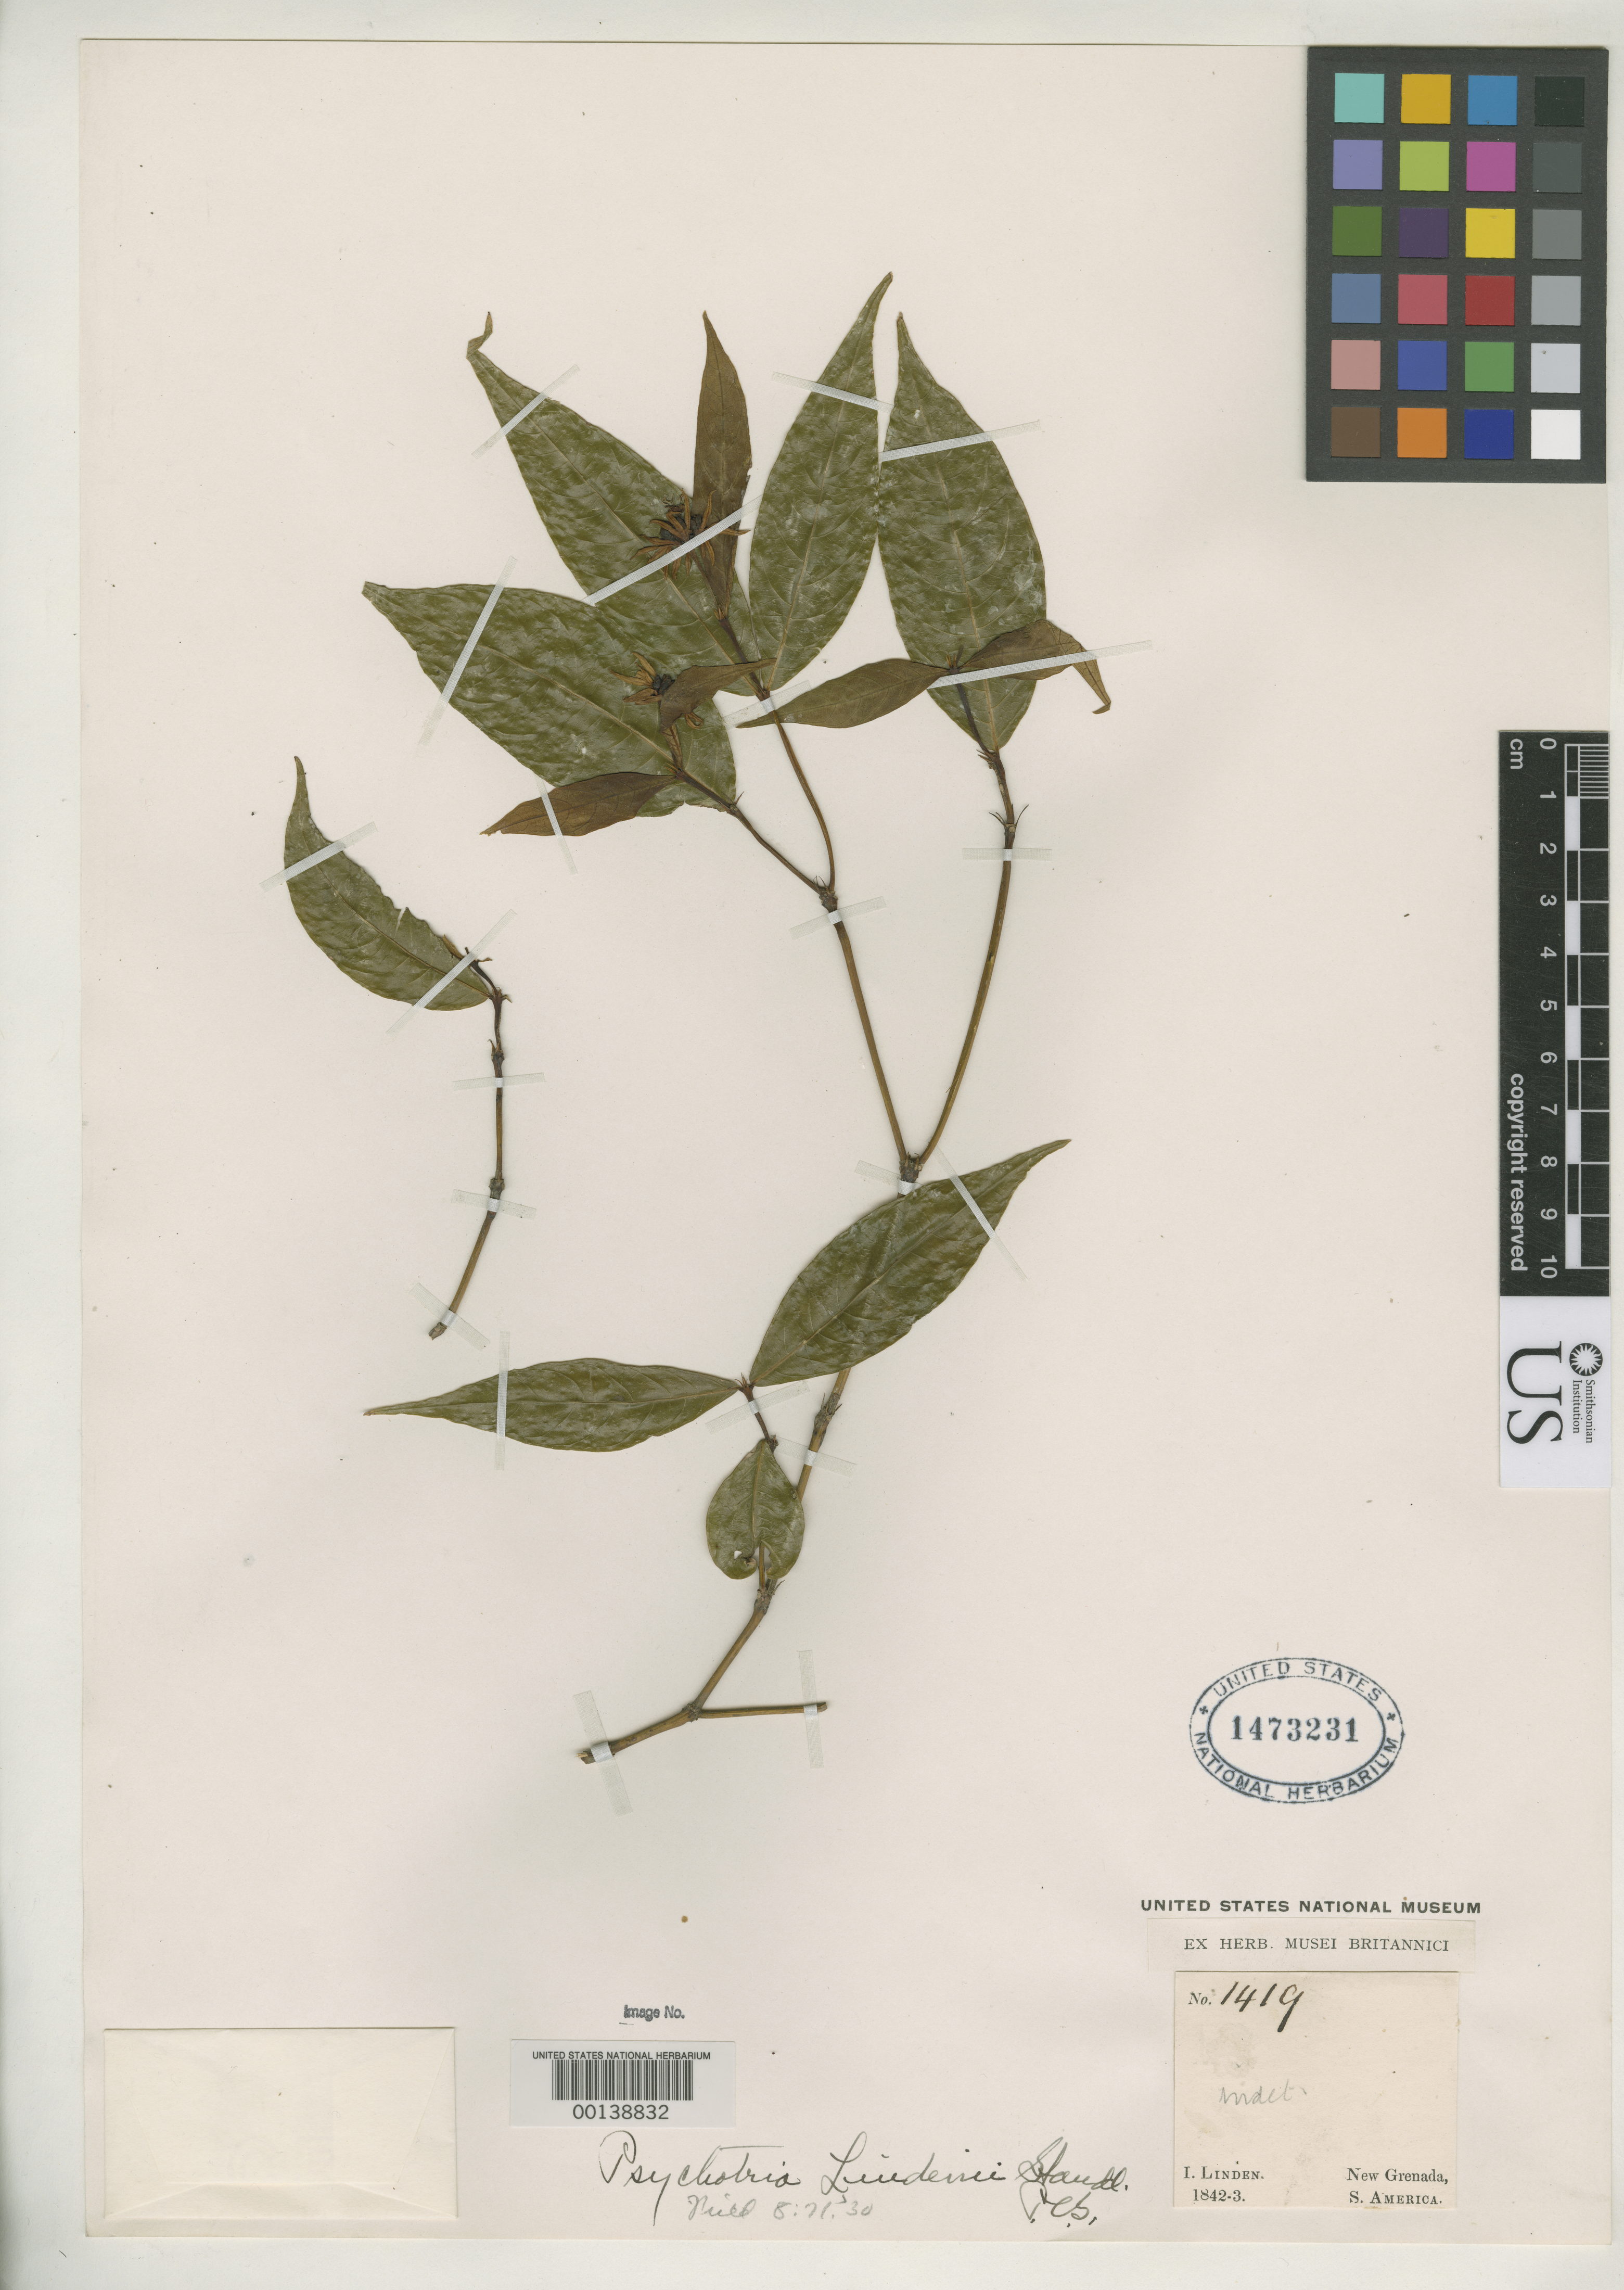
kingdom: Plantae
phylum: Tracheophyta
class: Magnoliopsida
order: Gentianales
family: Rubiaceae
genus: Psychotria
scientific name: Psychotria lindenii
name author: Standl.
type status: Isotype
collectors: J. Linden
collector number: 1419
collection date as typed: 1842 to -- --- 1843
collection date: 1842/1843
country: Colombia / Venezuela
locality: "New Grenada"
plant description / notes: Country New Grenada, "probably Venezuela" according to protologue. [Collector on label "I. Linden" as cited in protologue, but other duplicates of this collection identify the collector as J. Linden.]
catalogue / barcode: US 1473231